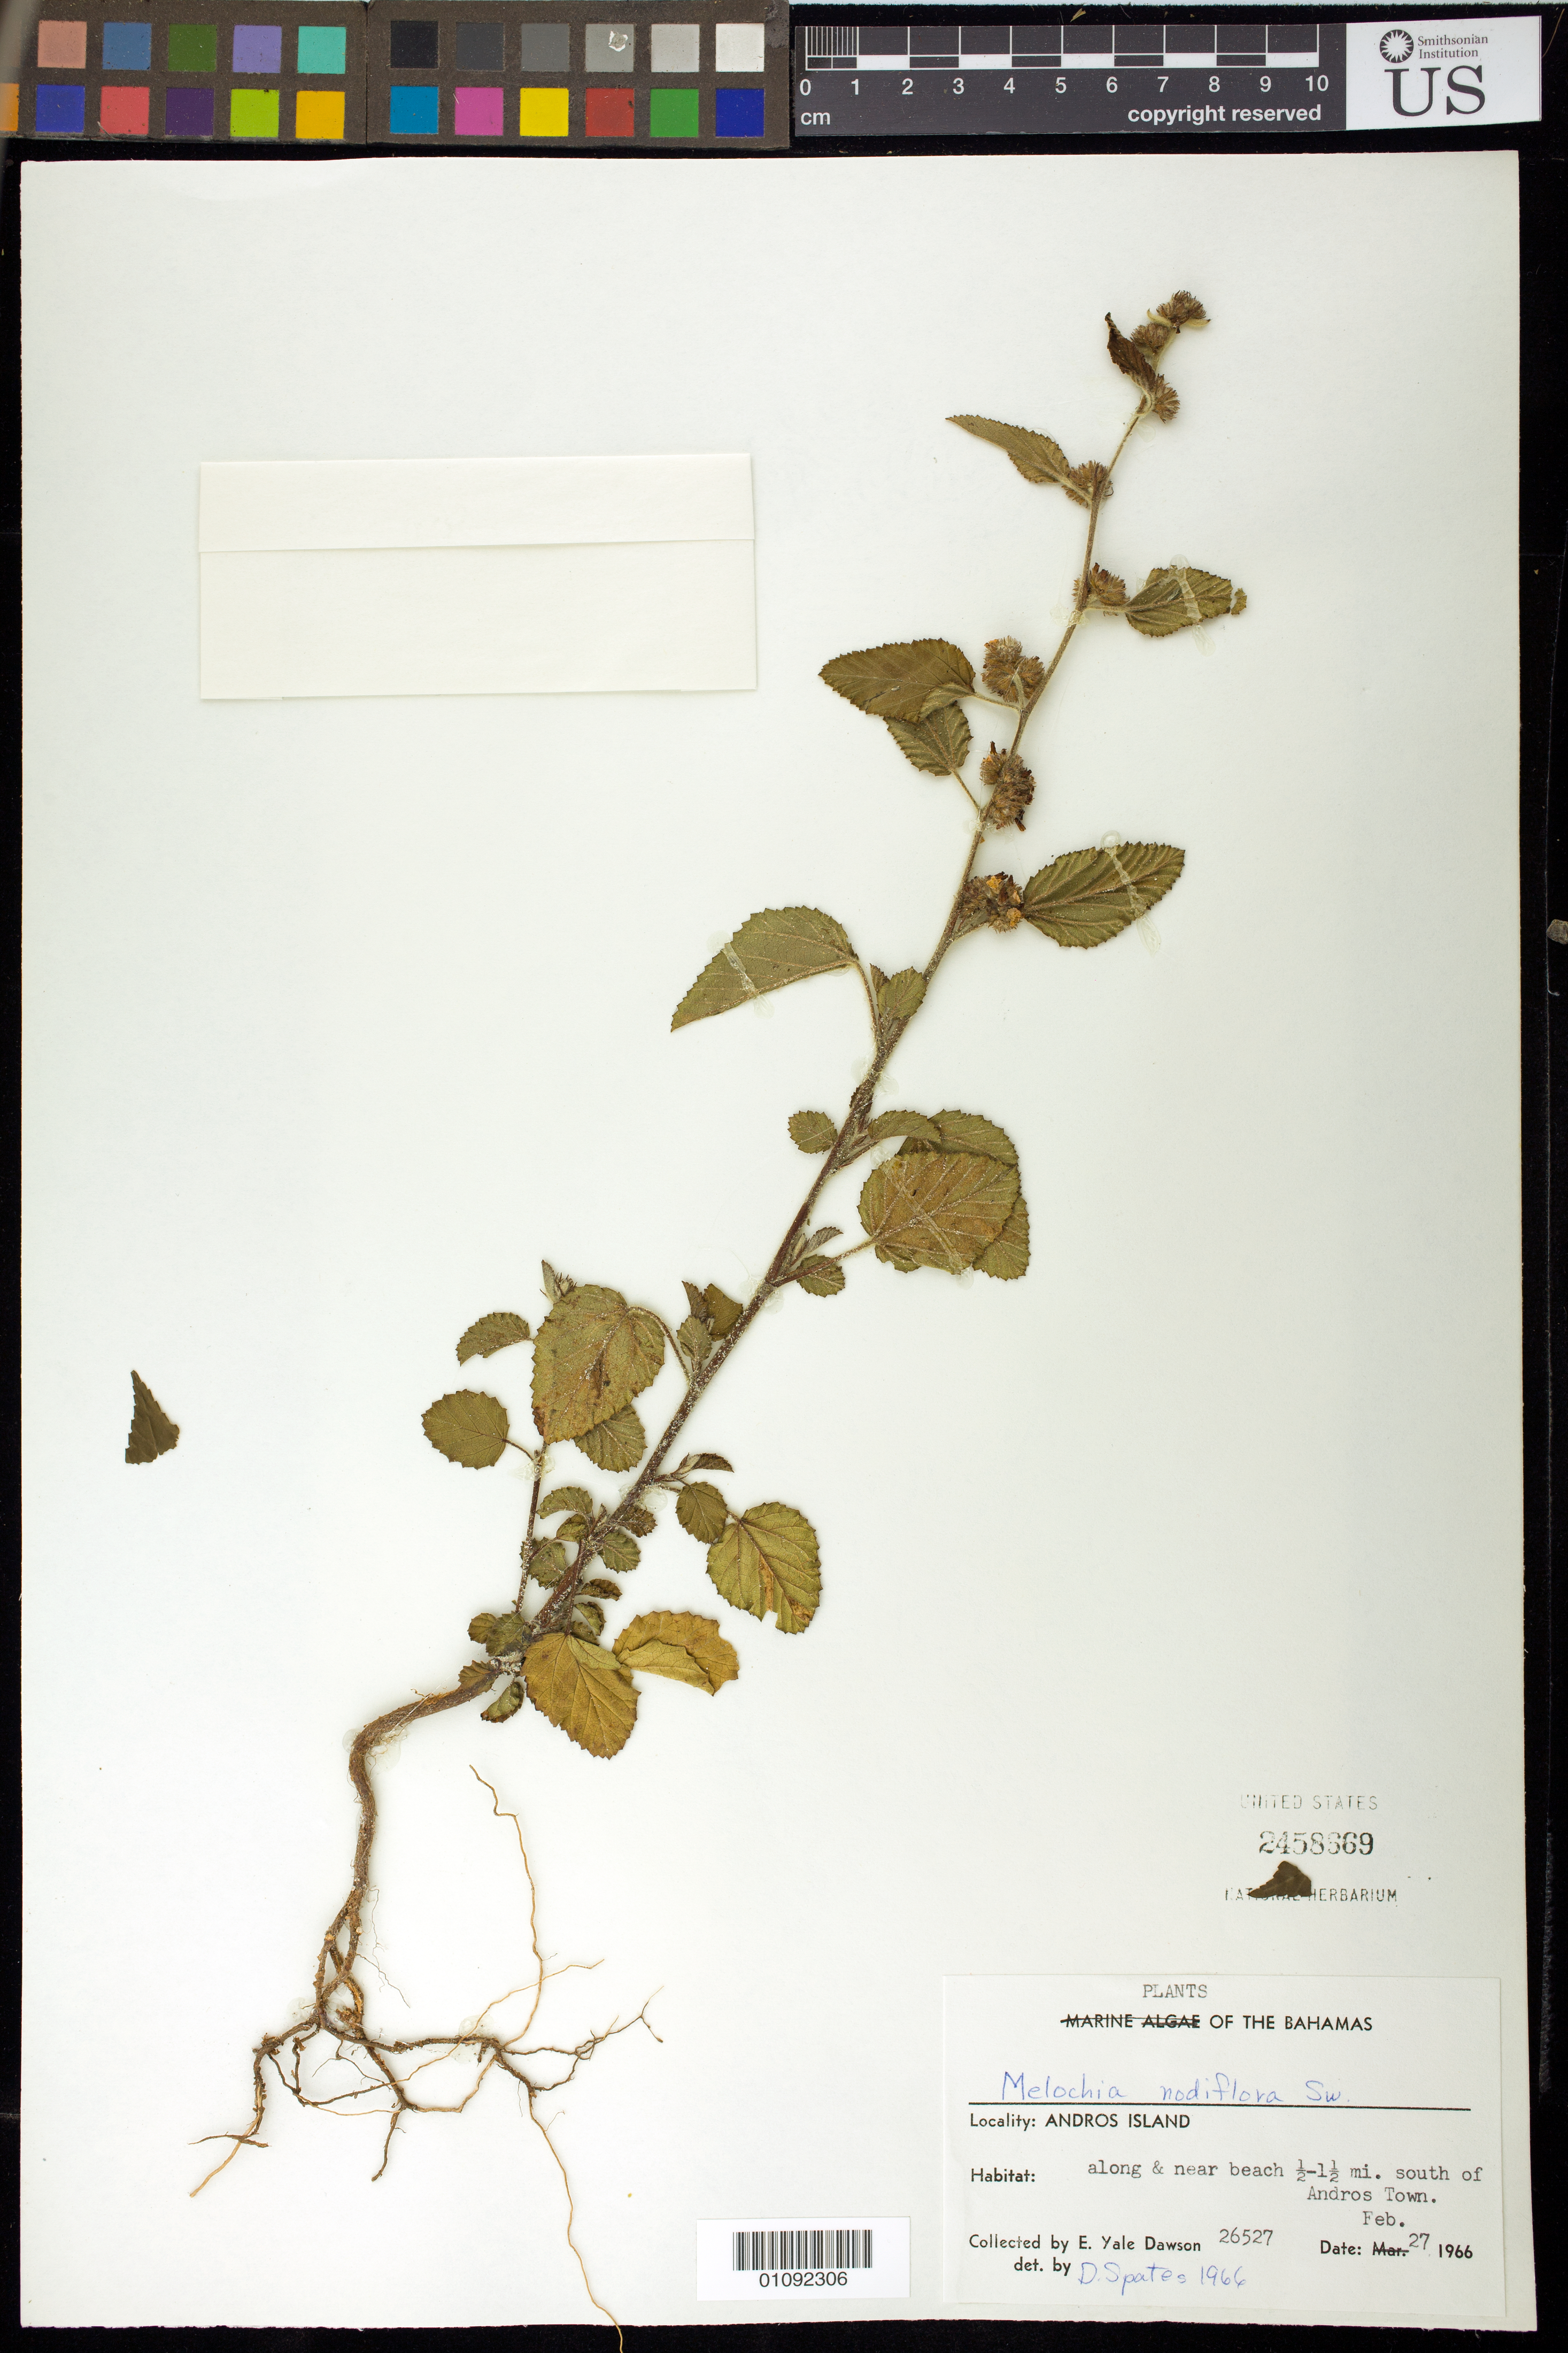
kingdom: Plantae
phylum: Tracheophyta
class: Magnoliopsida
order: Malvales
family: Malvaceae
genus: Melochia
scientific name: Melochia nodiflora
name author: Sw.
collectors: E. Y. Dawson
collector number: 26527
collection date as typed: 27 Feb 1966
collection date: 1966-02-27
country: Bahamas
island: Andros I.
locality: Along & near beach 0.5-1.5 mi. S of Andros Town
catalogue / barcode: US 2458669